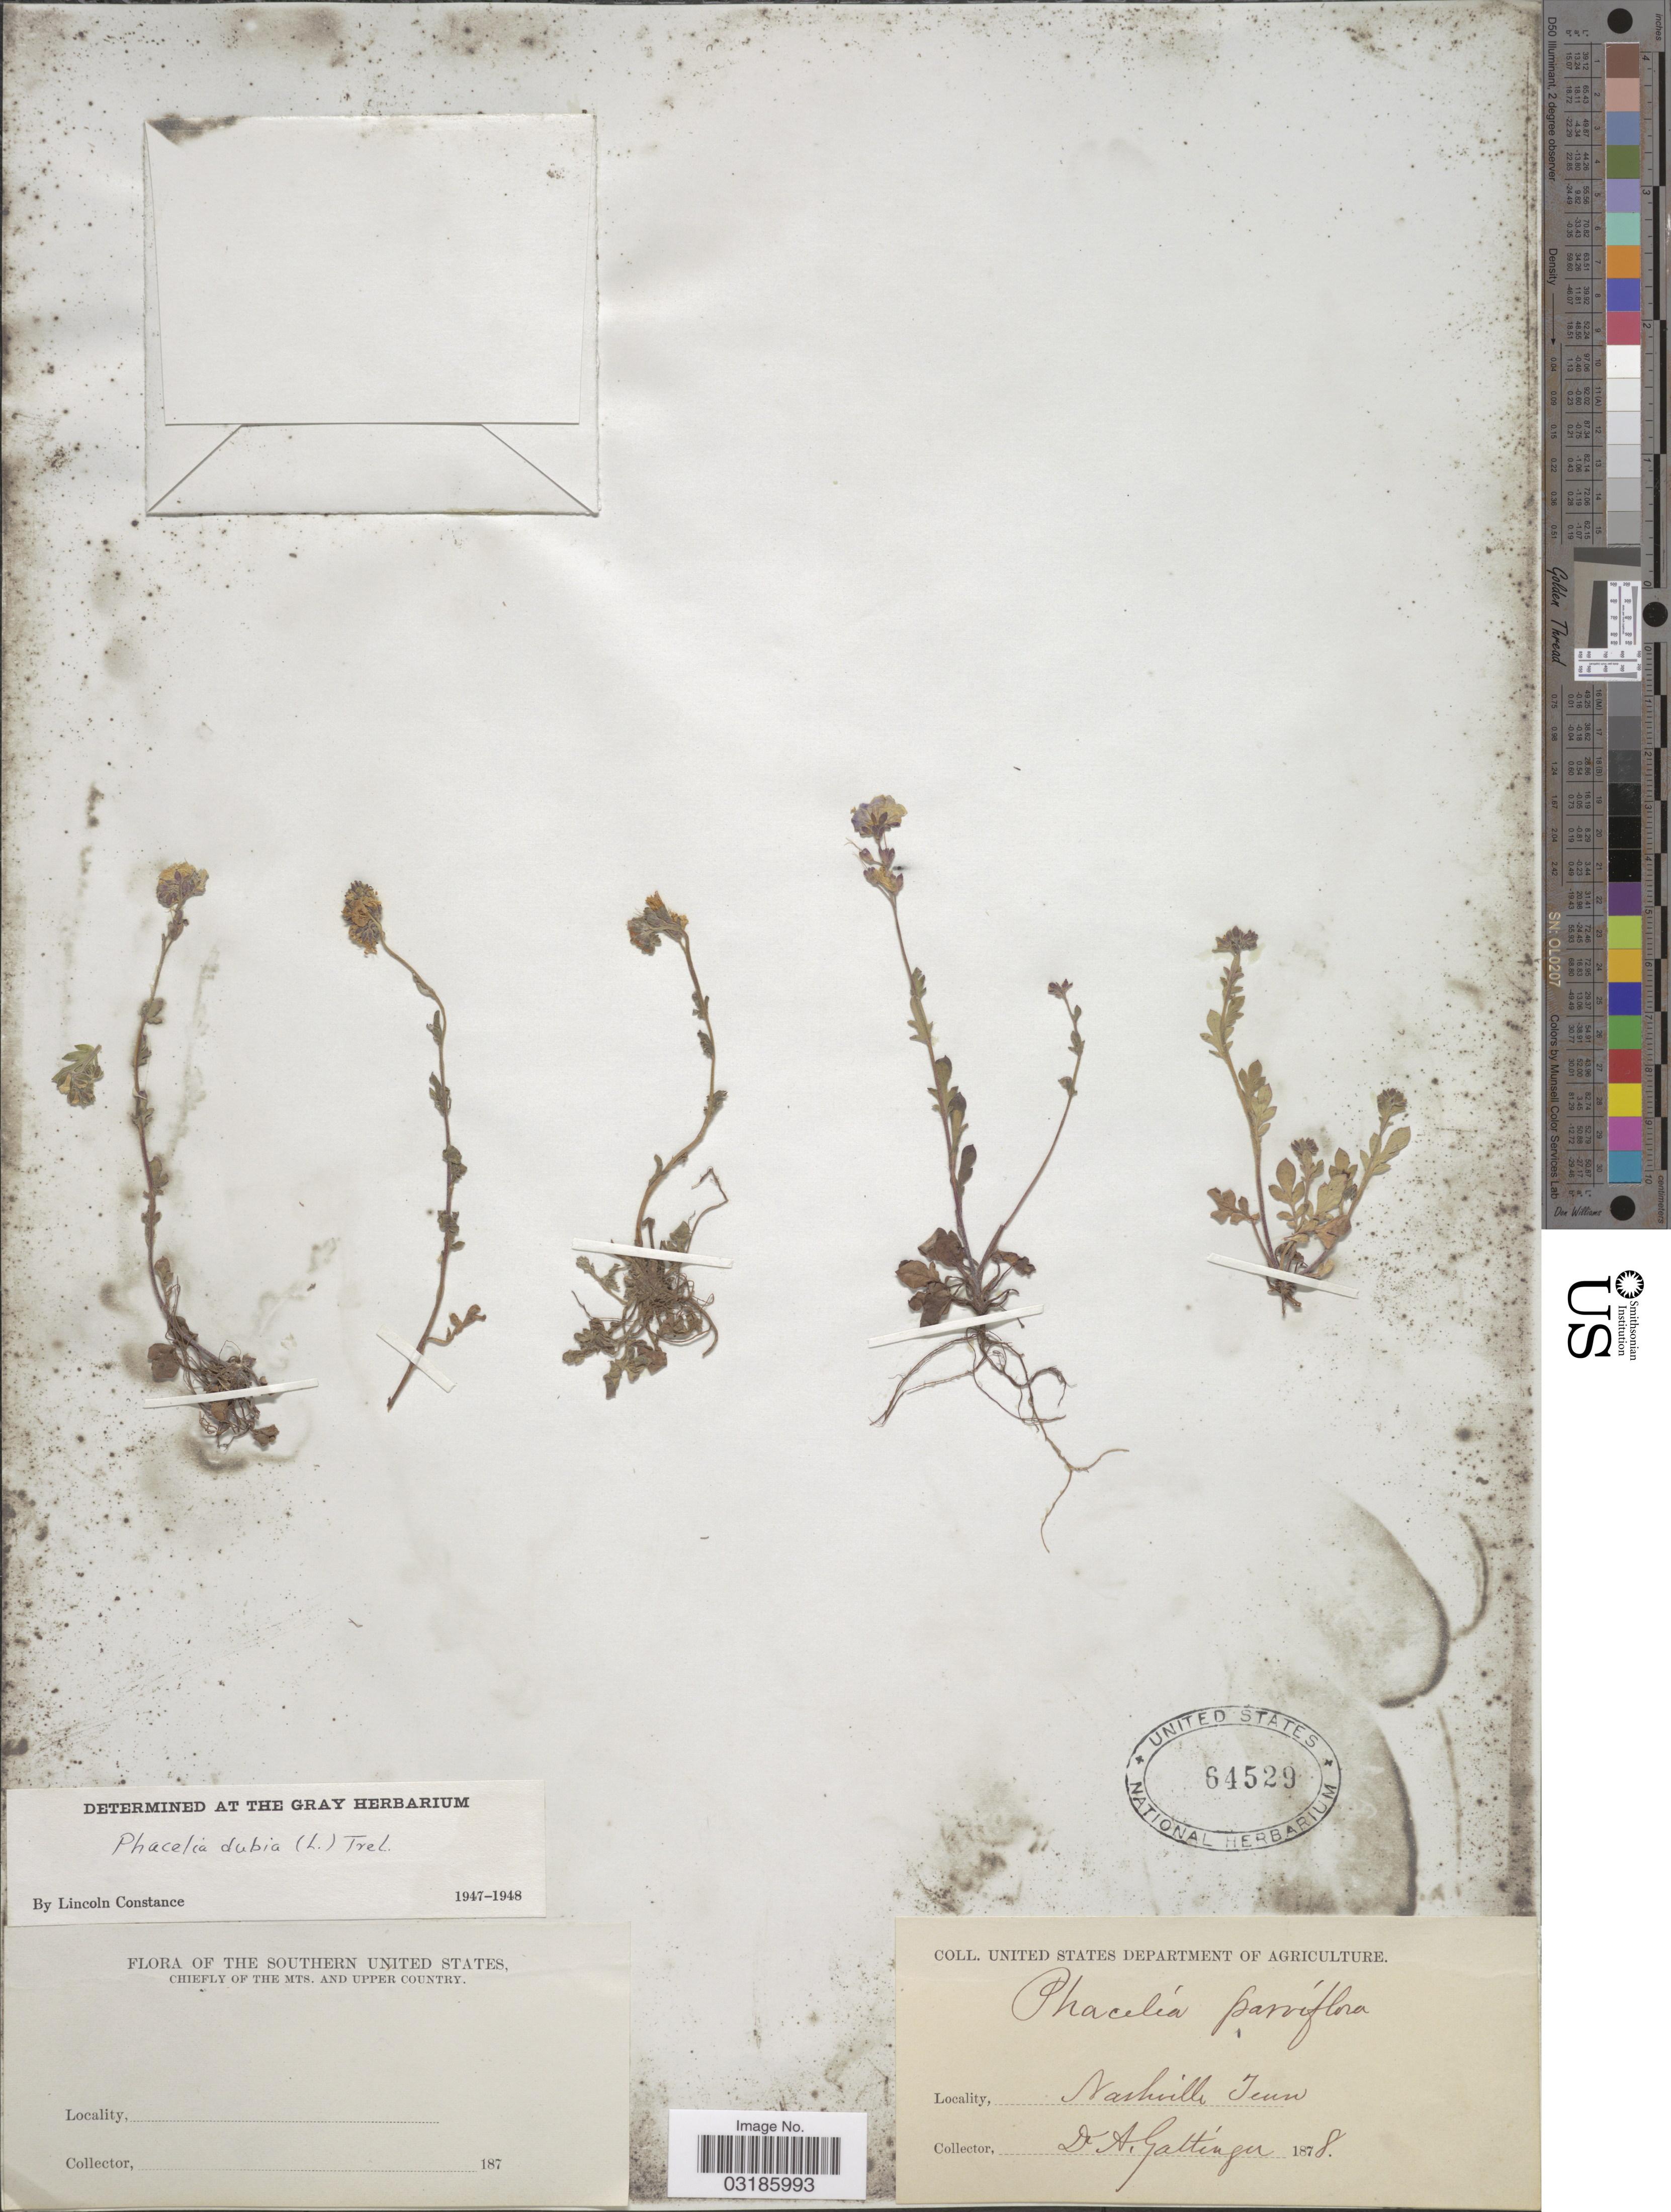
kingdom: Plantae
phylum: Tracheophyta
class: Magnoliopsida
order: Boraginales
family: Hydrophyllaceae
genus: Phacelia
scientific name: Phacelia dubia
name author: (L.) Trel.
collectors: A. Gattinger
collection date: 1878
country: United States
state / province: Tennessee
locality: Southern United States, Chiefly of the Mts. and Upper Country. Nashville.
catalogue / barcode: US 64529